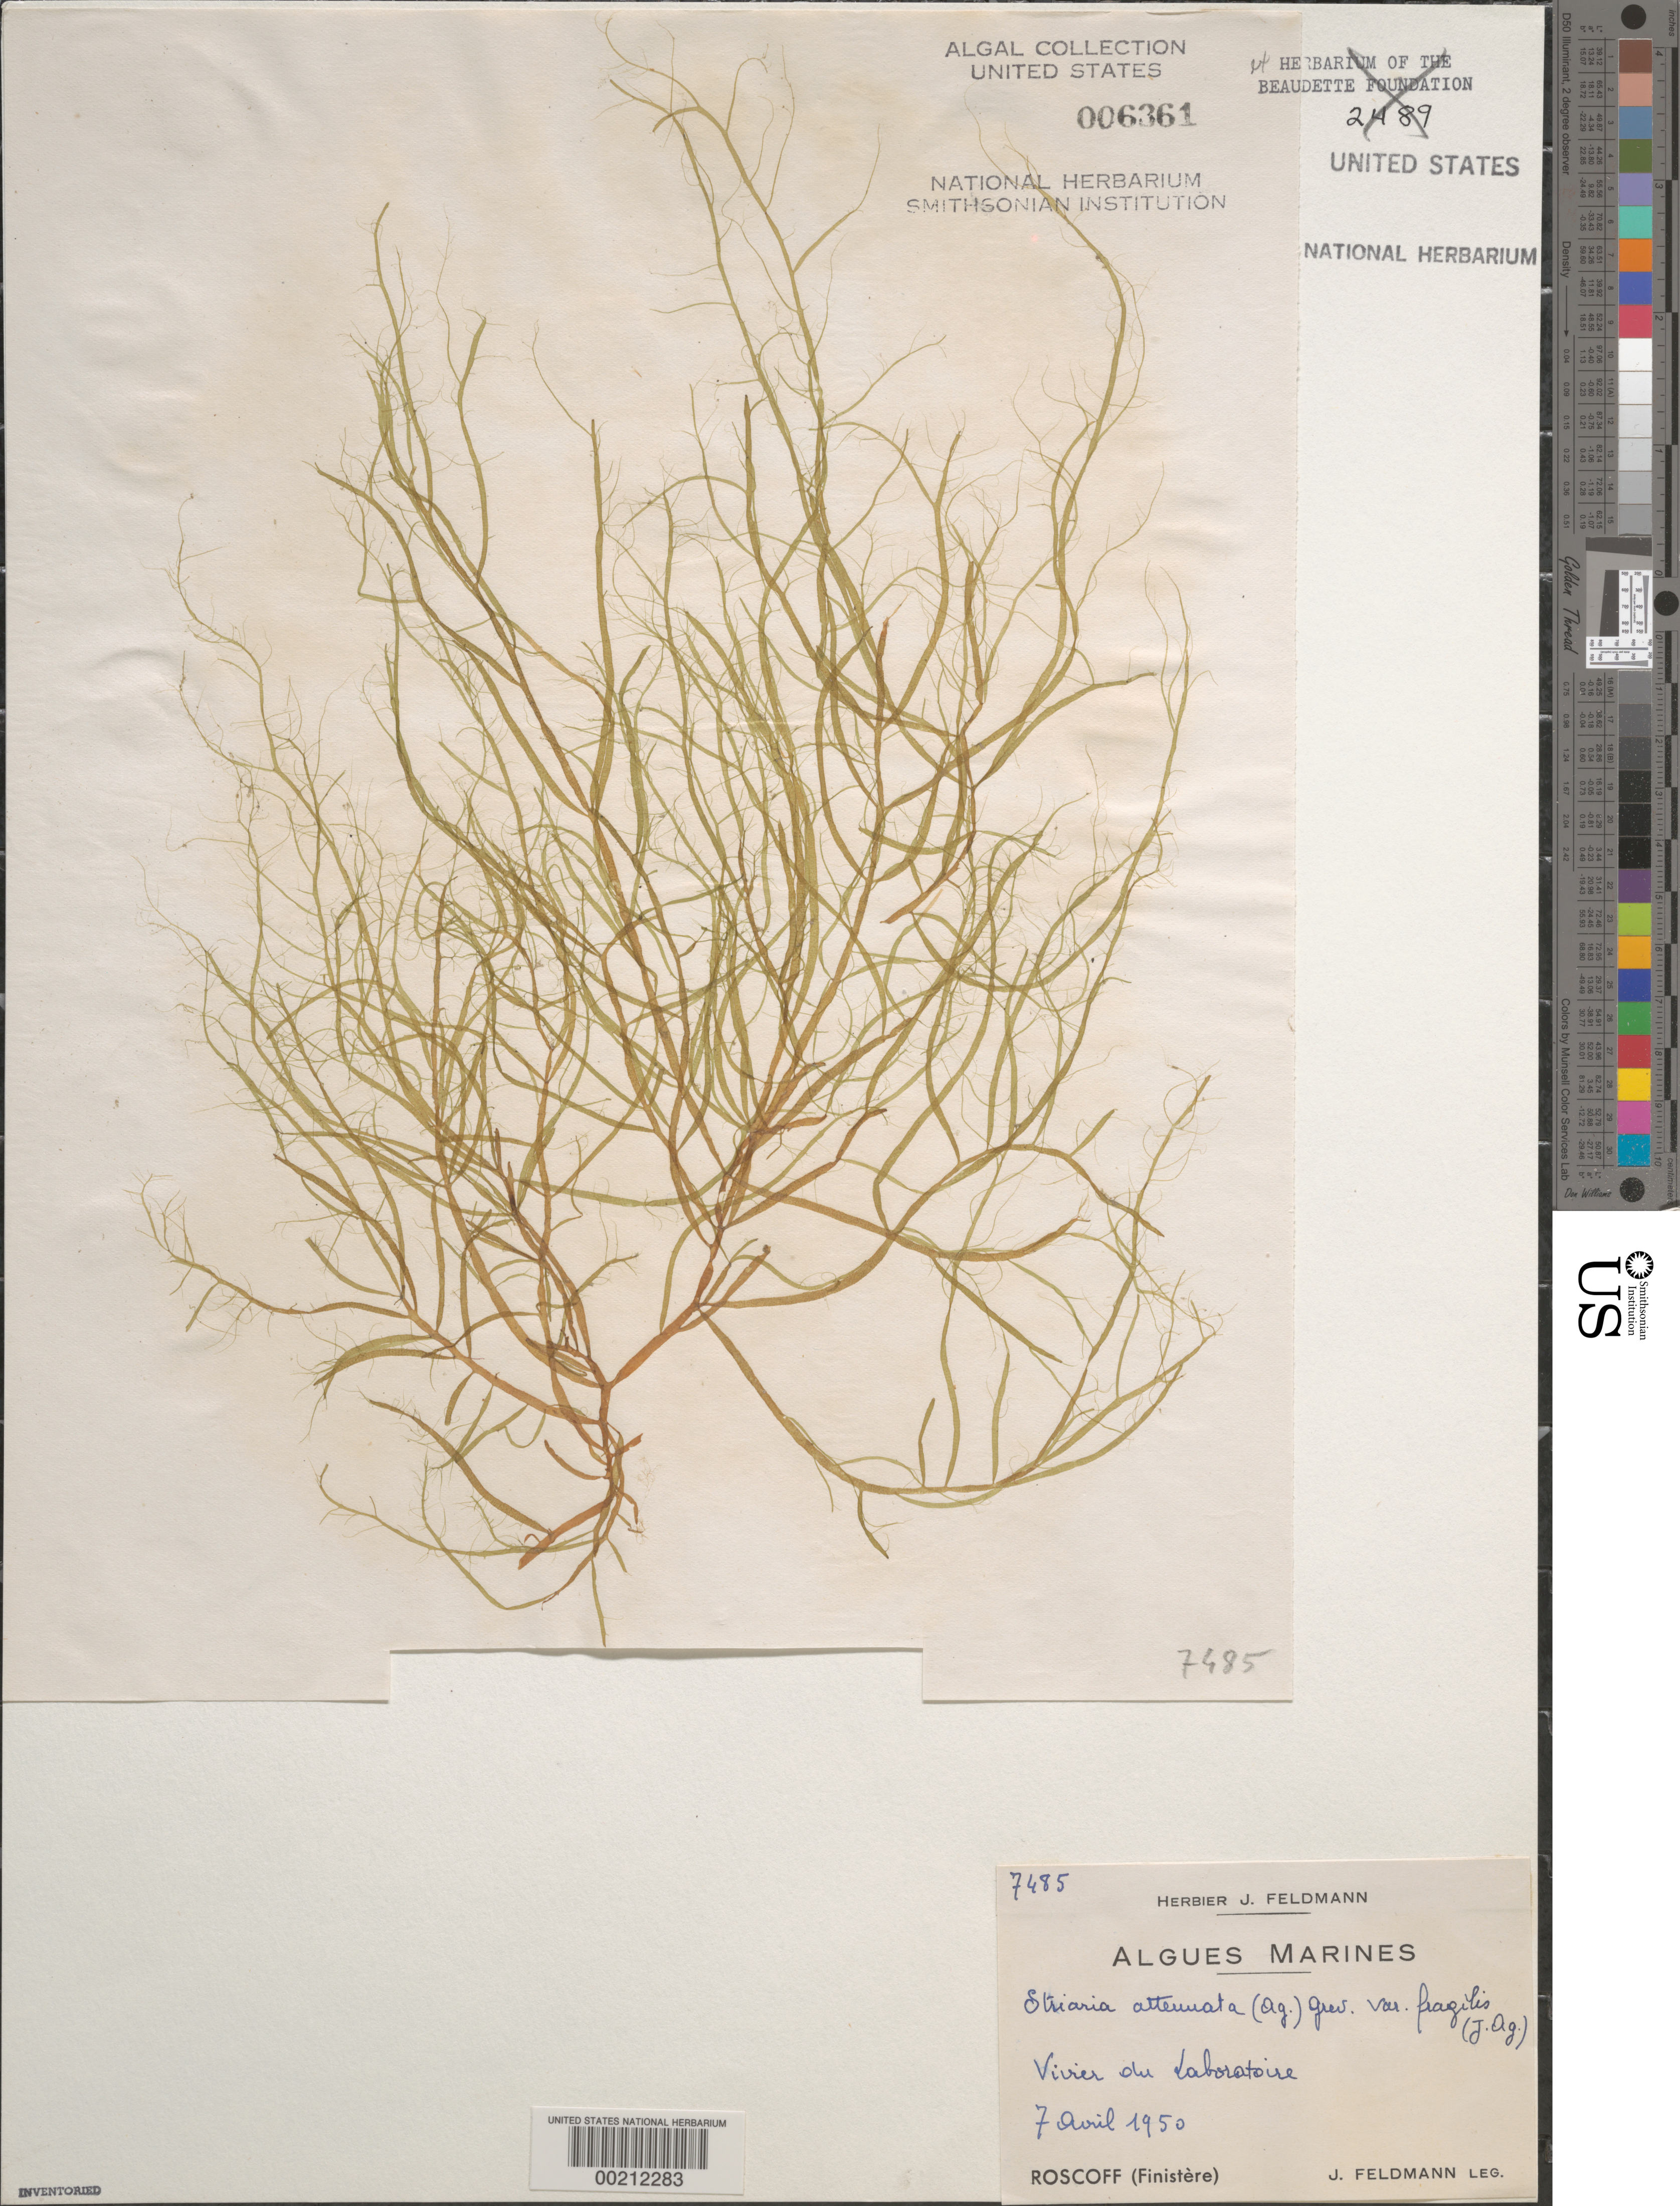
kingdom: Chromista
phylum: Ochrophyta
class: Phaeophyceae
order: Dictyosiphonales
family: Striariaceae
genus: Striaria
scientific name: Striaria attenuata var. fragilis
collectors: J. Feldmann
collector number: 7485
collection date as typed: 07 Apr 1950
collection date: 1950-04-07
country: France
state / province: Bretagne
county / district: Finistère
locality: Roscoff, biological station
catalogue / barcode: US 6361